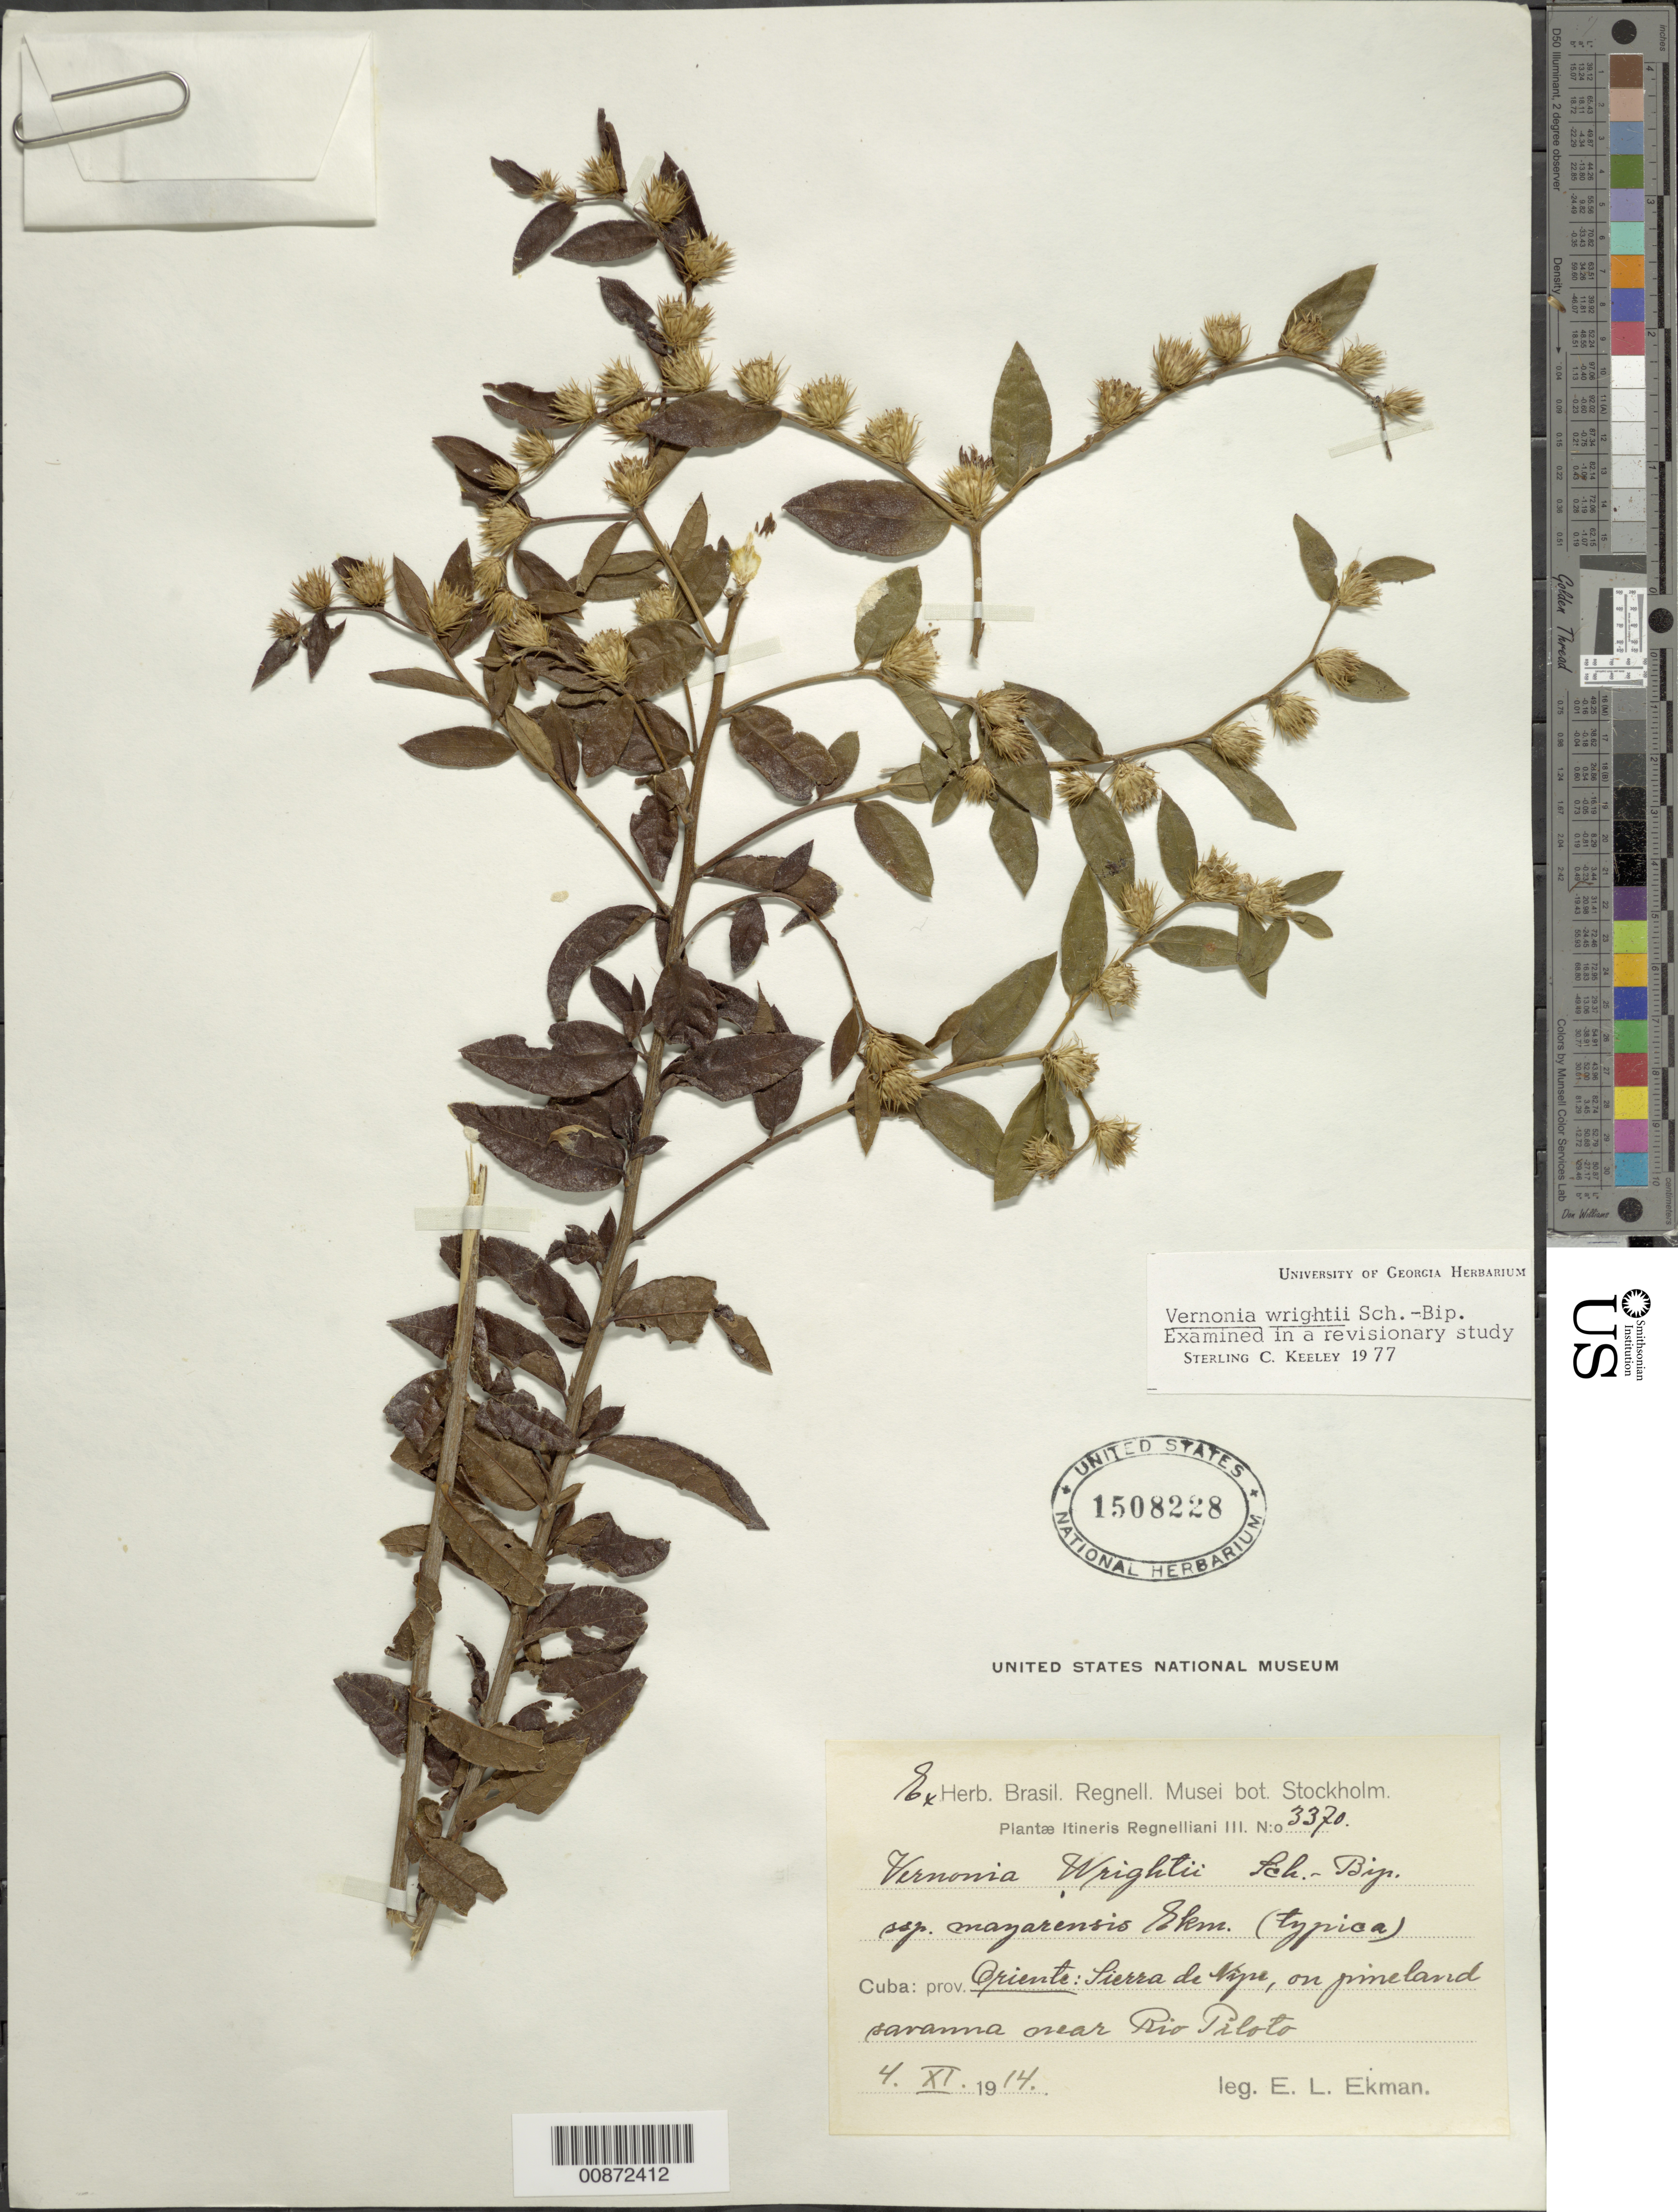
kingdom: Plantae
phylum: Tracheophyta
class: Magnoliopsida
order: Asterales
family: Asteraceae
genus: Lepidaploa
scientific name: Lepidaploa wrightii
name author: (Sch. Bip.) H. Rob.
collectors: E. L. Ekman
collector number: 3370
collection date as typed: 04 Nov 1914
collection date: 1914-11-04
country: Cuba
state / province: Oriente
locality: Sierra de Nipe, near Rio Piloto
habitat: Pineland savanna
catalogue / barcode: US 1508228